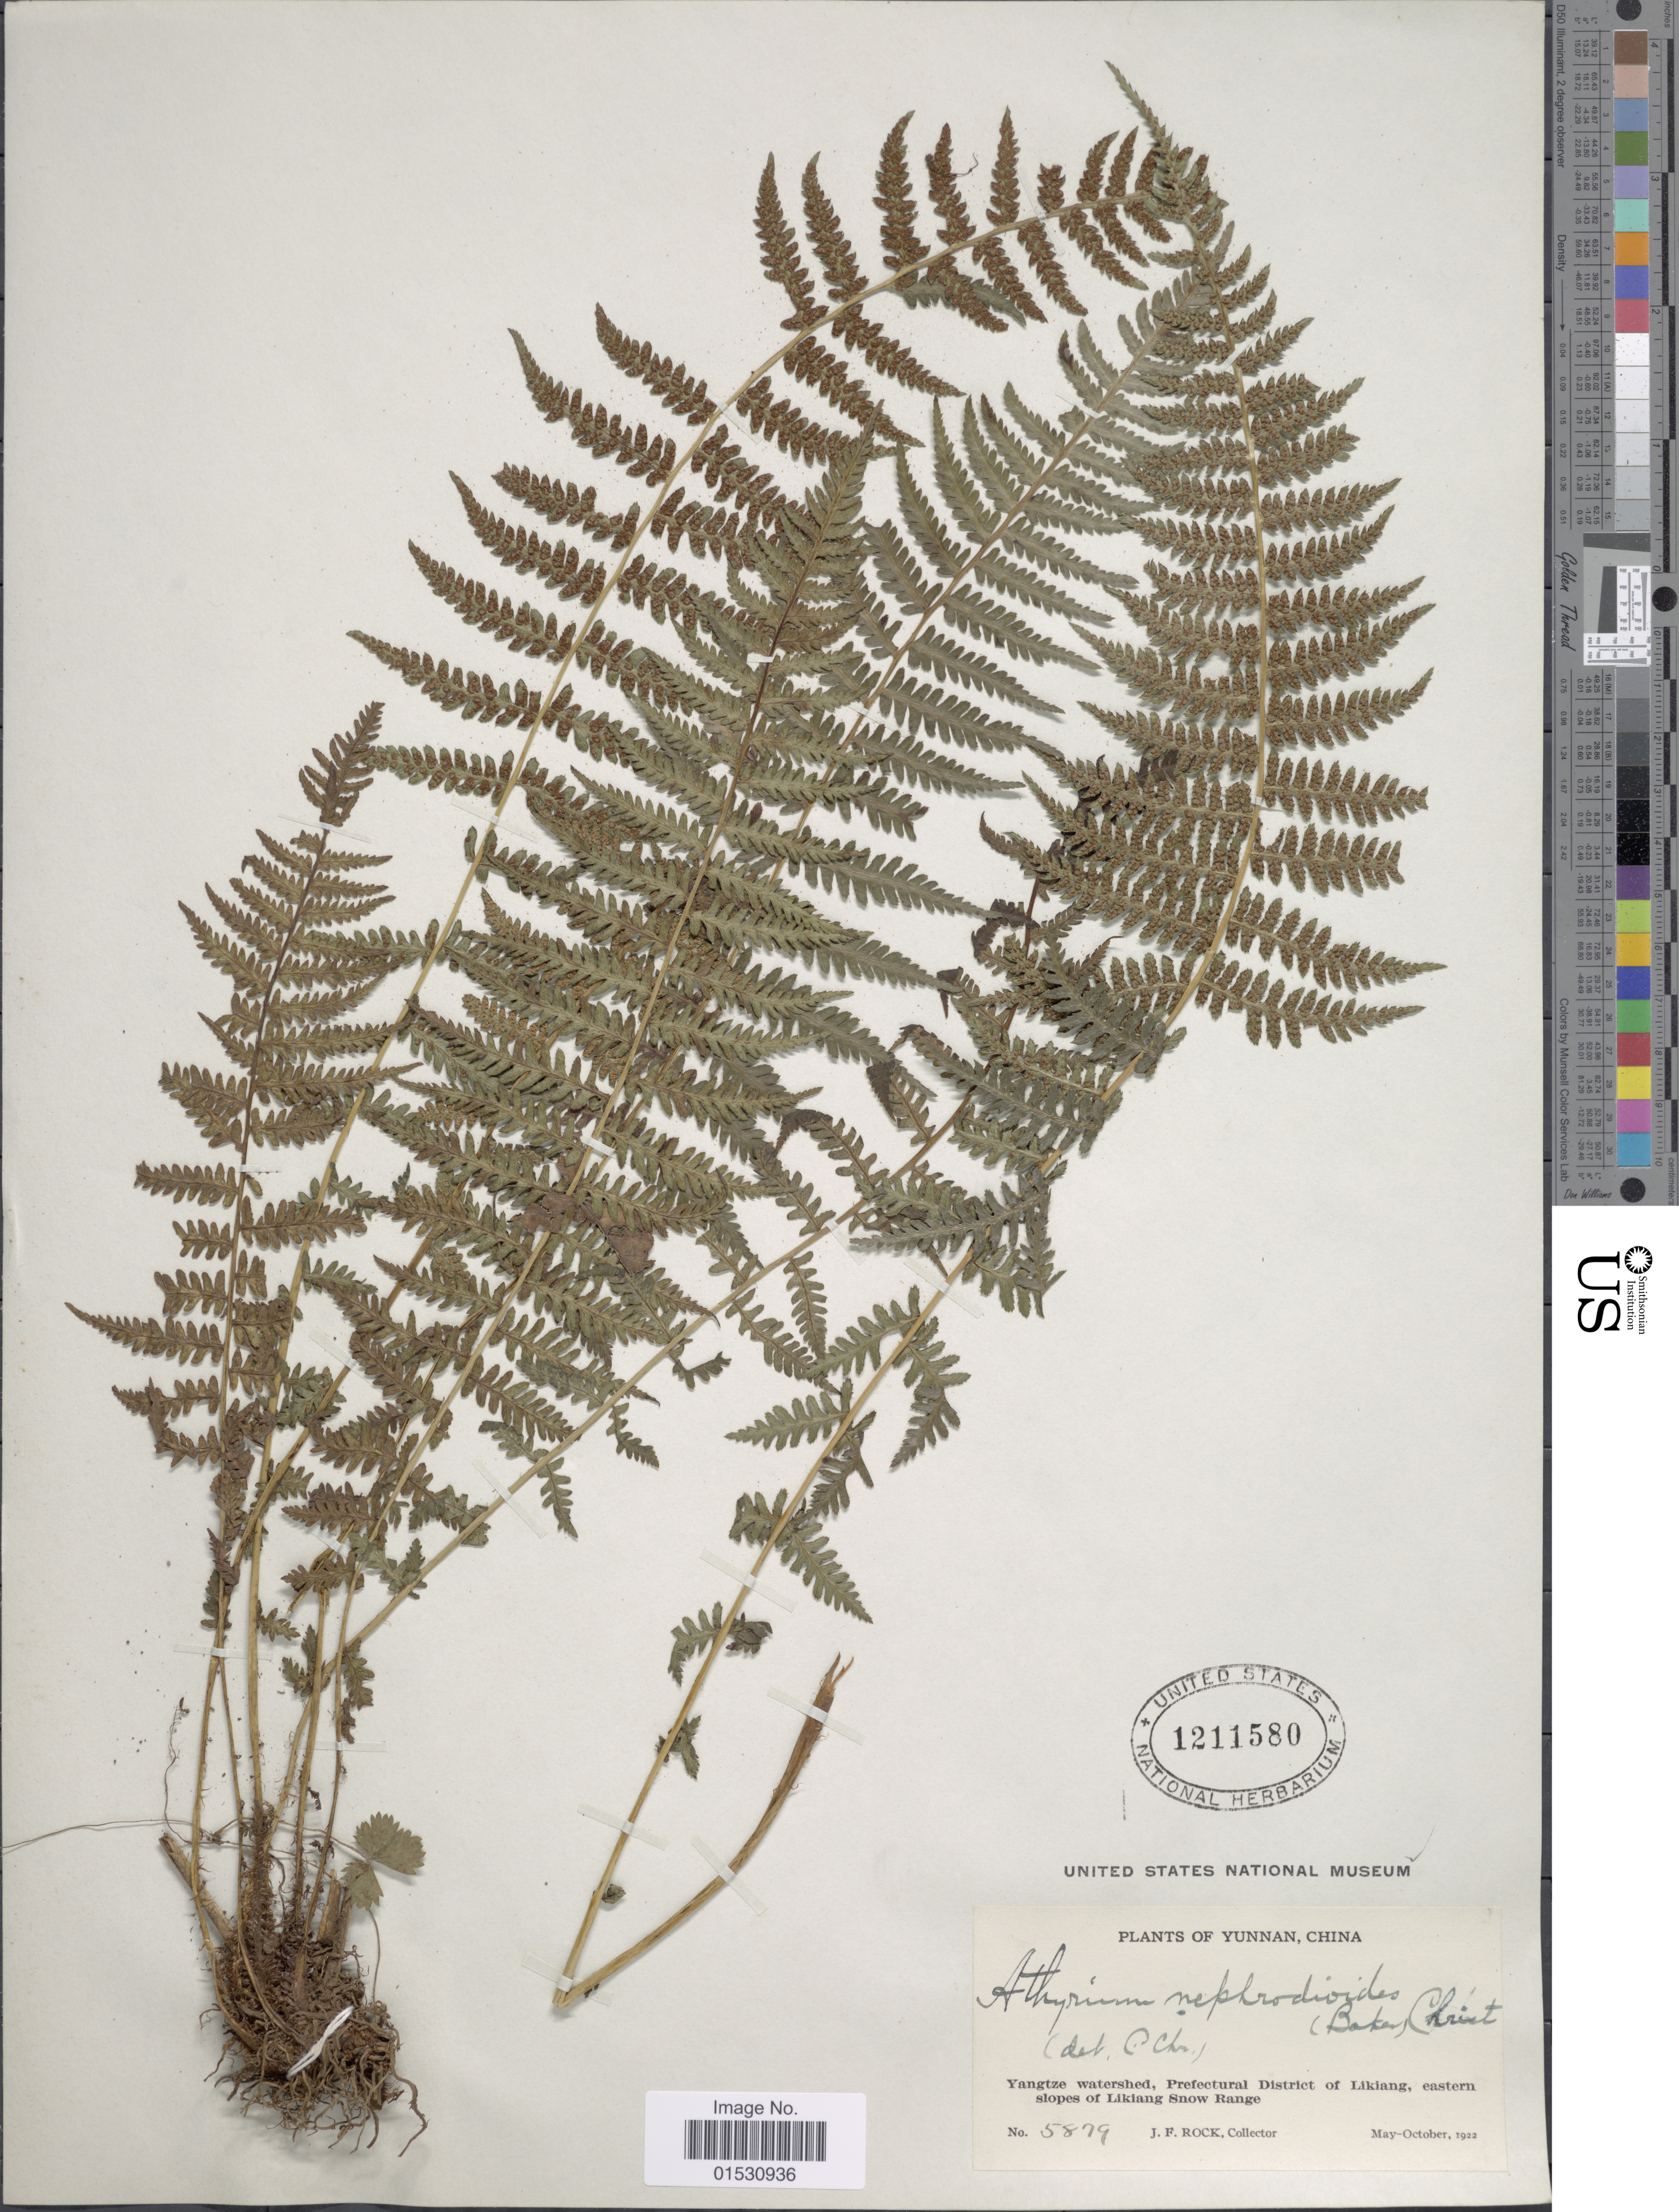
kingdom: Plantae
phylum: Tracheophyta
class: Polypodiopsida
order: Polypodiales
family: Athyriaceae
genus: Athyrium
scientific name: Athyrium nephrodioides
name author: (Baker) Christ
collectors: J. Rock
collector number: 5879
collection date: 1922-05/1922-10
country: China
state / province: Yunnan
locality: Yangtze watershed, Prefectural District of Likiang, eastern slopes of Likiang Snow Range.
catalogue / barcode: US 1211580